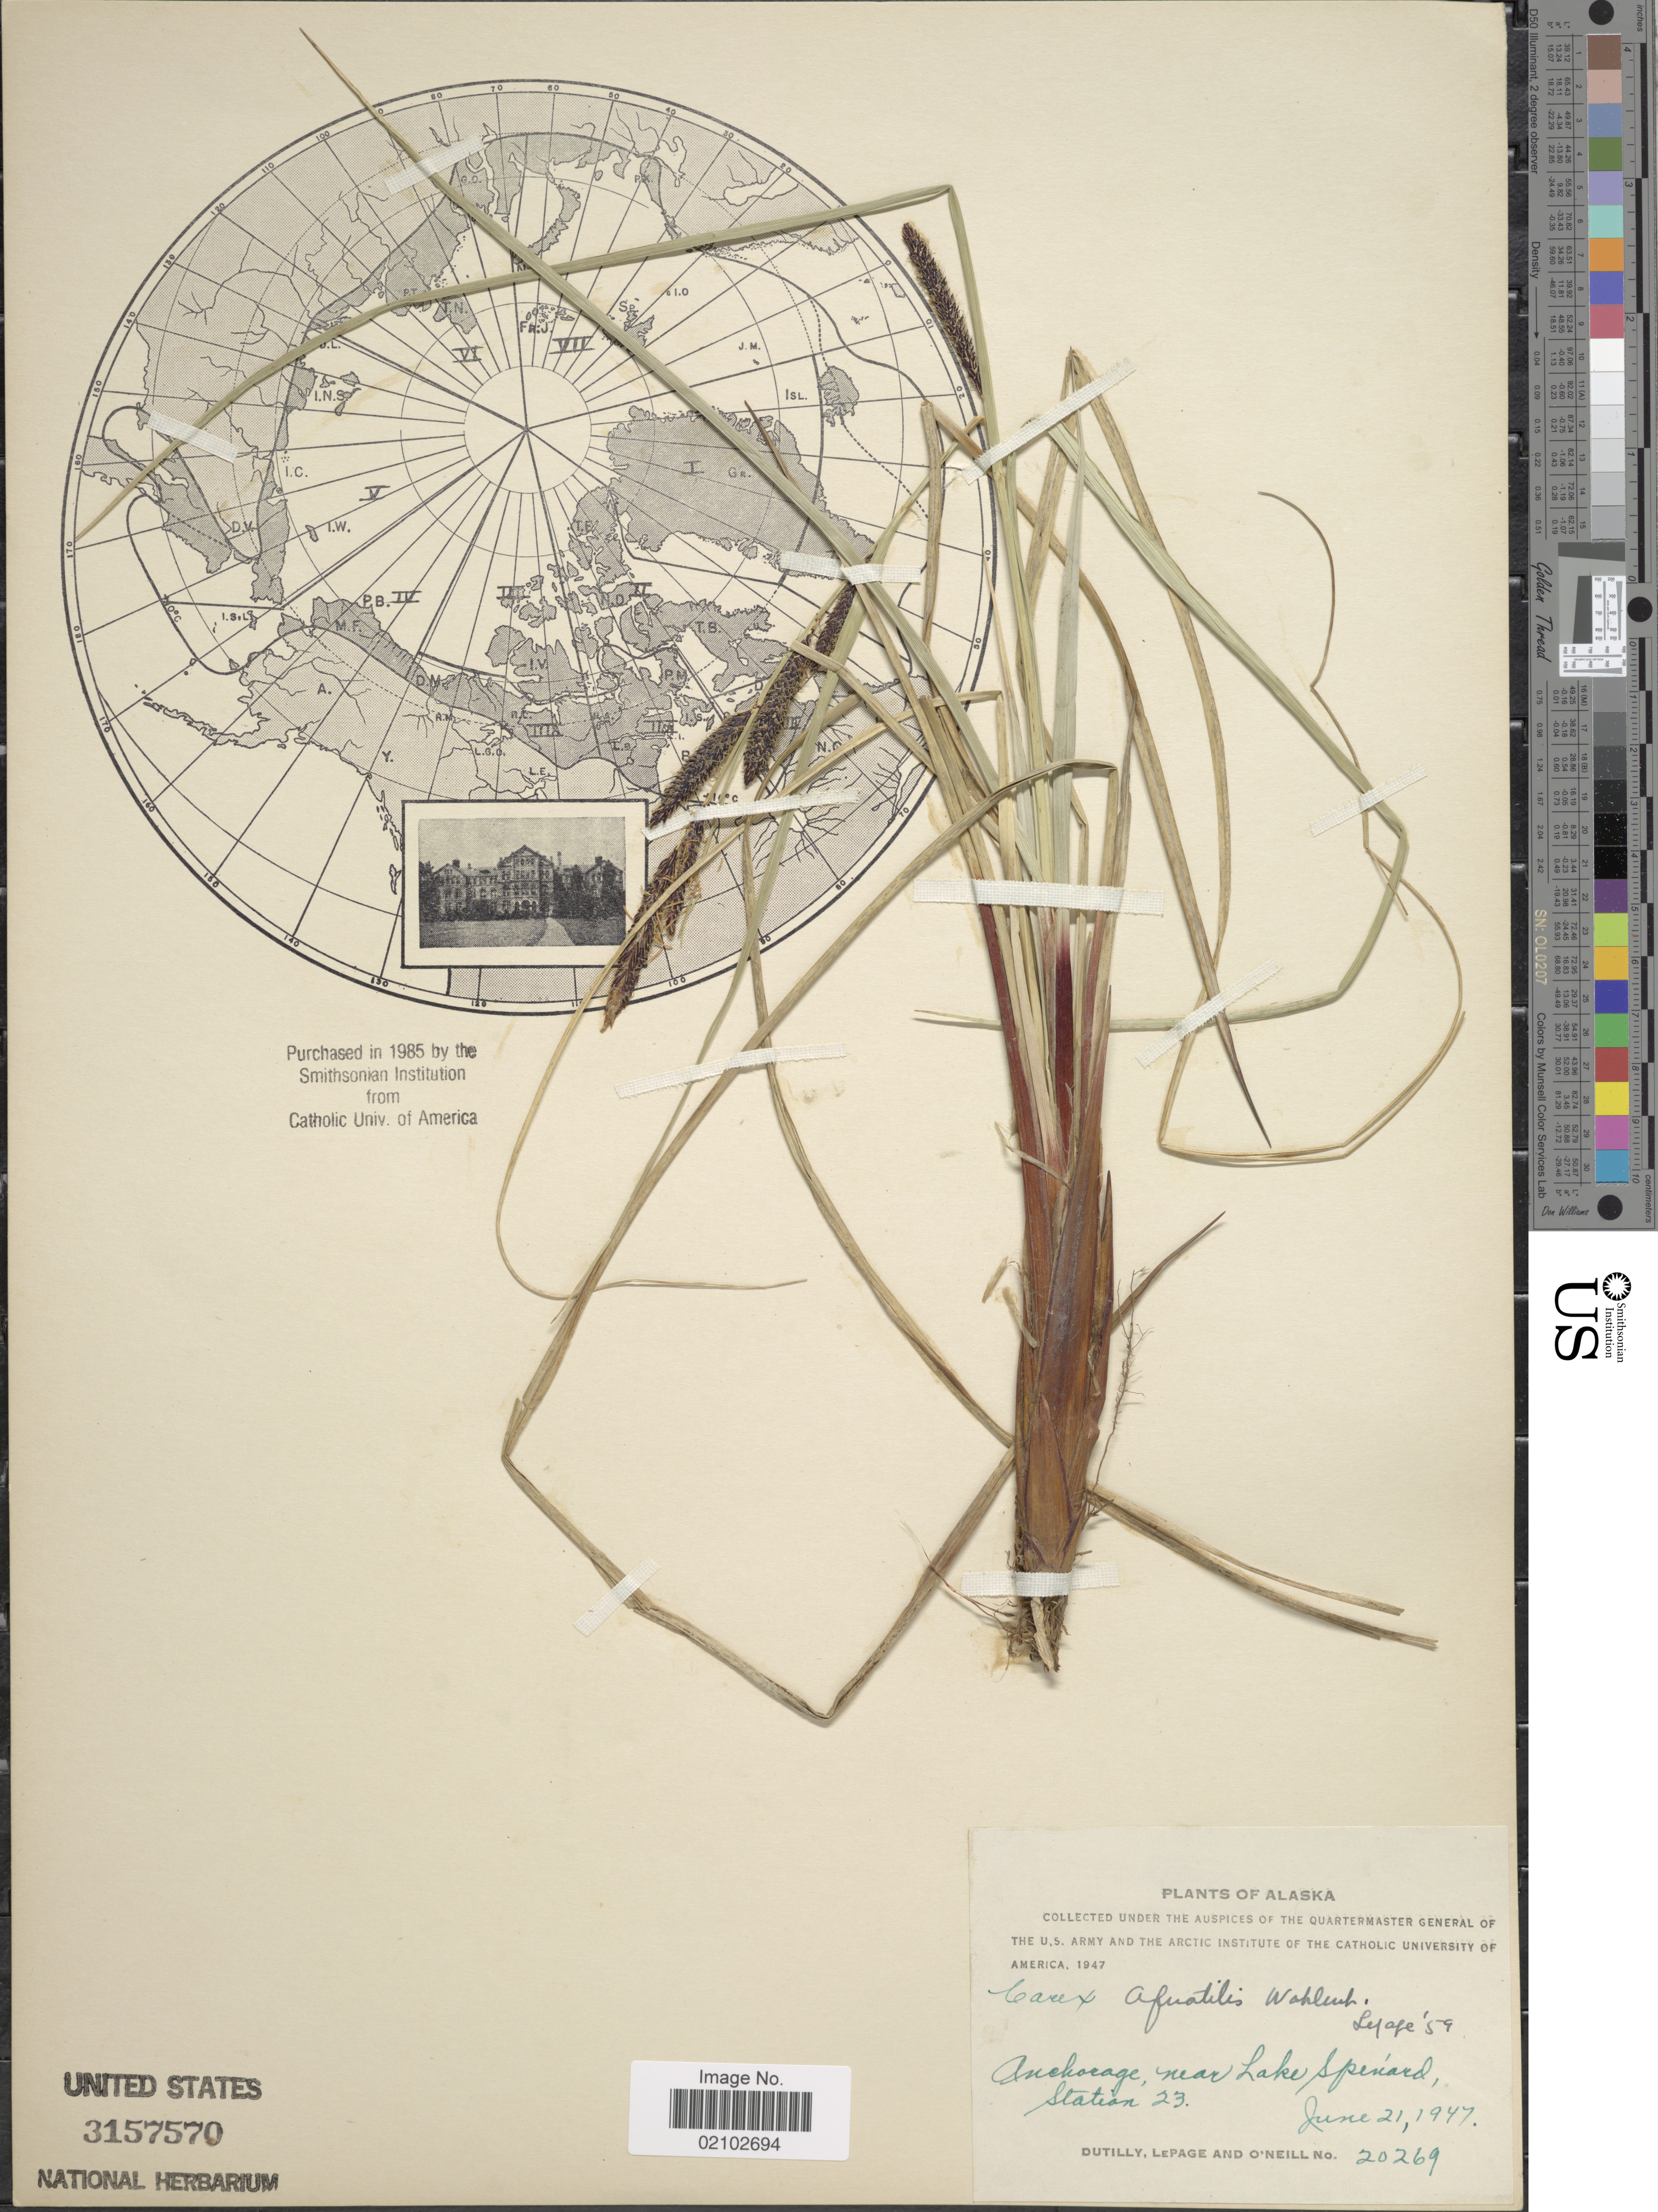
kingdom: Plantae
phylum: Tracheophyta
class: Liliopsida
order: Poales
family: Cyperaceae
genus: Carex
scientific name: Carex aquatilis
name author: Wahlenb.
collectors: -. Dutilly, -. LePage & -. O'Neill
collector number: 20269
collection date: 1947-06-21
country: United States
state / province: Alaska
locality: Anchorage, near Lake Spenard, Station 23.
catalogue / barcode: US 3157570